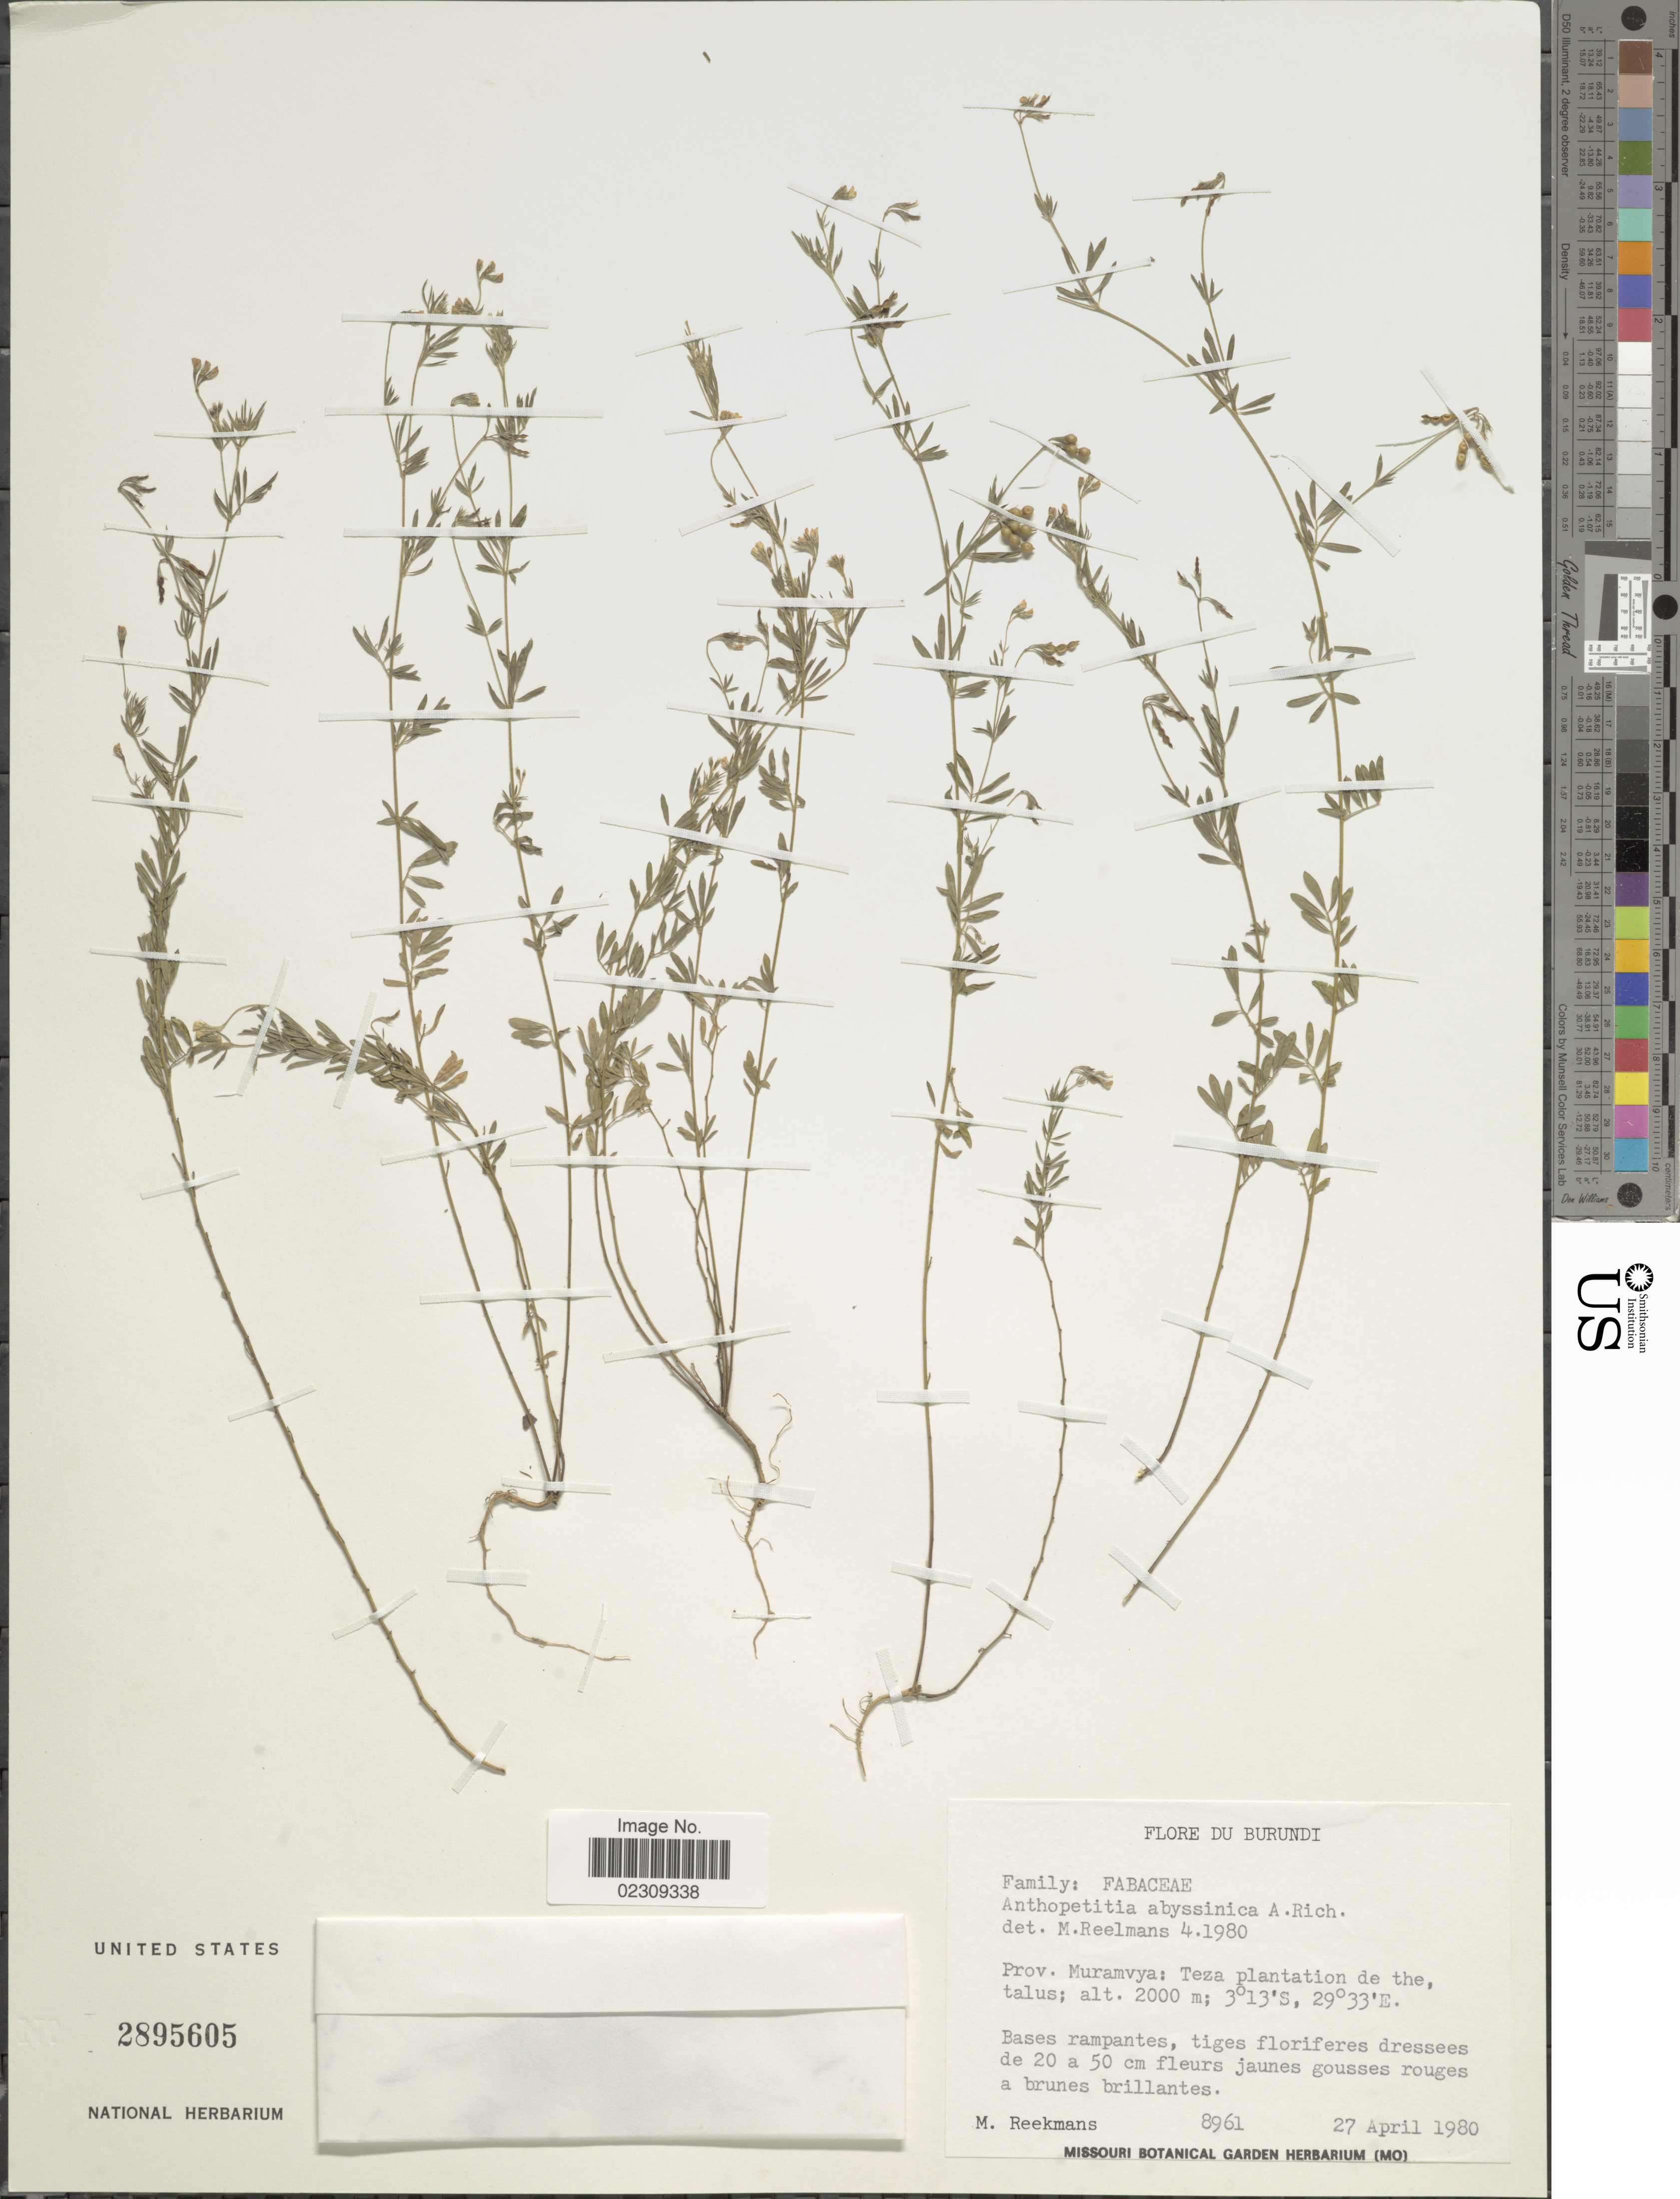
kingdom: Plantae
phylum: Tracheophyta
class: Magnoliopsida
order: Fabales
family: Fabaceae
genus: Antopetitia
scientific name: Antopetitia abyssinica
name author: A. Rich.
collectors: M. Reekmans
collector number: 8961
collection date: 1980-04-27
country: Burundi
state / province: Muramvya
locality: Teza plantation de the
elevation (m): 2000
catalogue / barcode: US 2895605